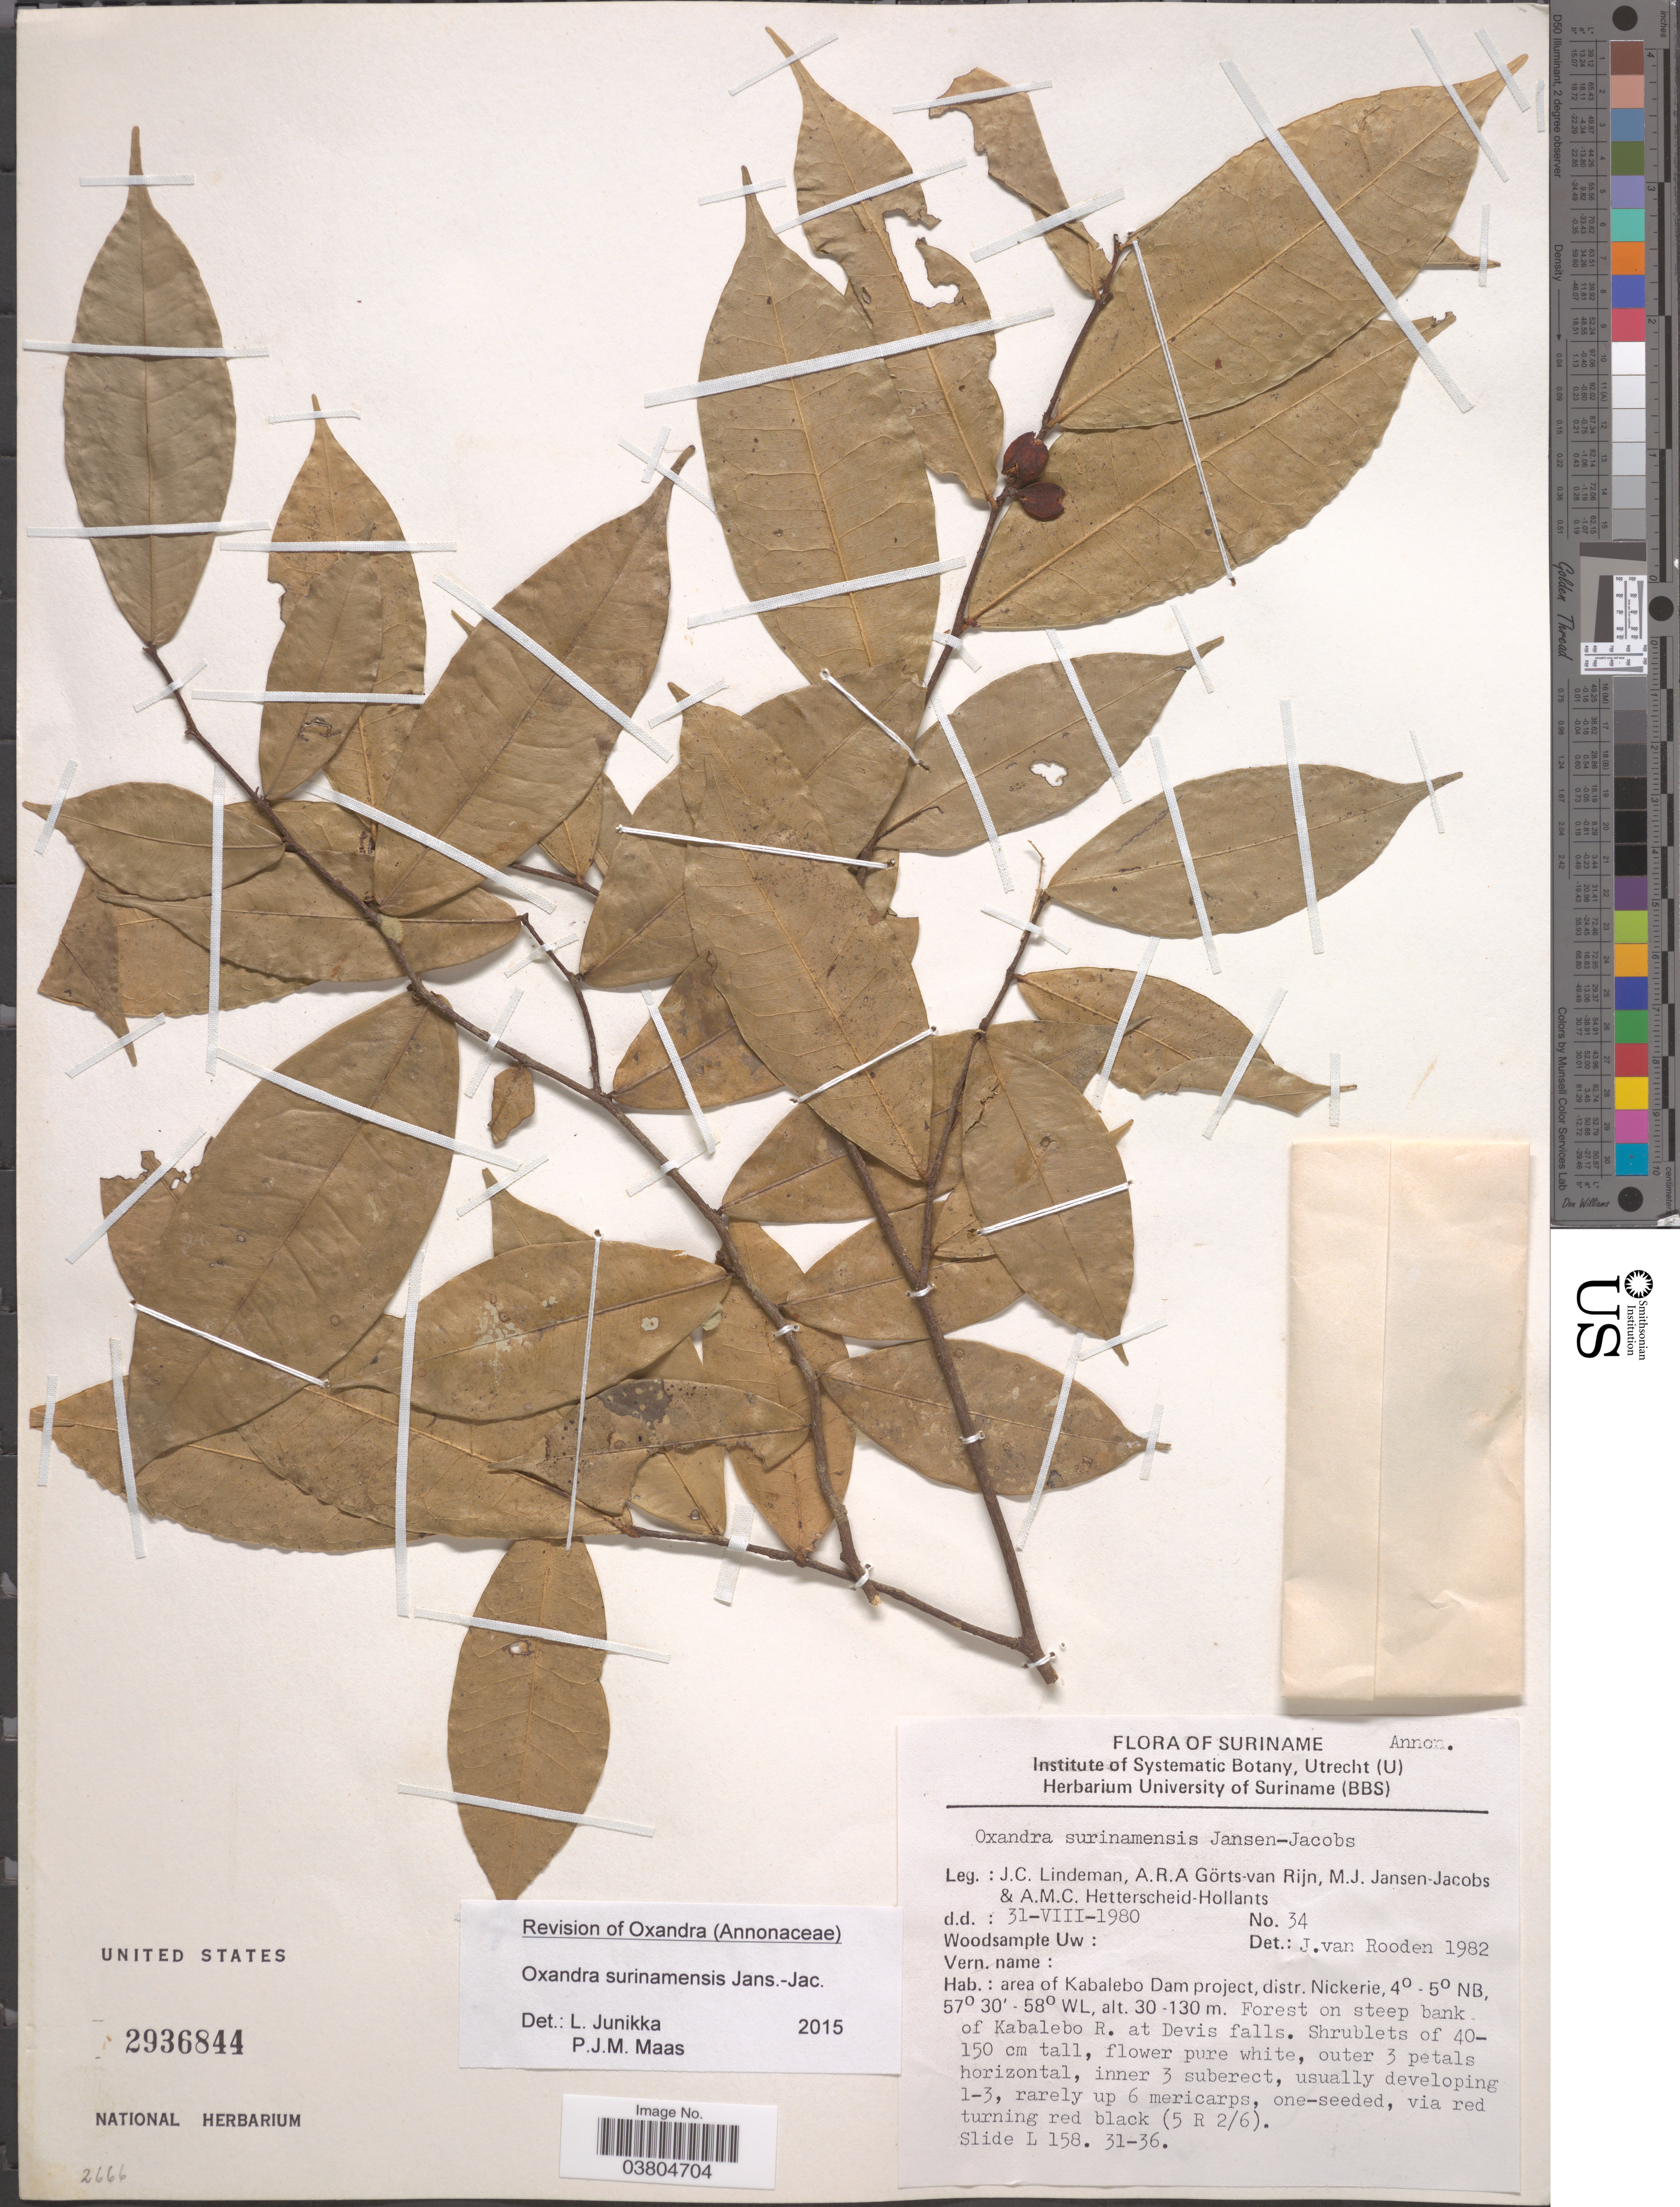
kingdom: Plantae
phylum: Tracheophyta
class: Magnoliopsida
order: Magnoliales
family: Annonaceae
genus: Oxandra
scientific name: Oxandra surinamensis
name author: Jans.-Jac.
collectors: J. C. Lindeman, A. .R. A. Görts-van Rijn, M. J. Jansen-Jacobs & A. Hetterscheid-Hollants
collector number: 34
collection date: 1980-08-31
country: Suriname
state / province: Nickerie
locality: Area of Kabalebo Dam project, distr. Nickerie. Forest on steep bank of Kabalebo R. at Devis falls.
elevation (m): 30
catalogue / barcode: US 2936844